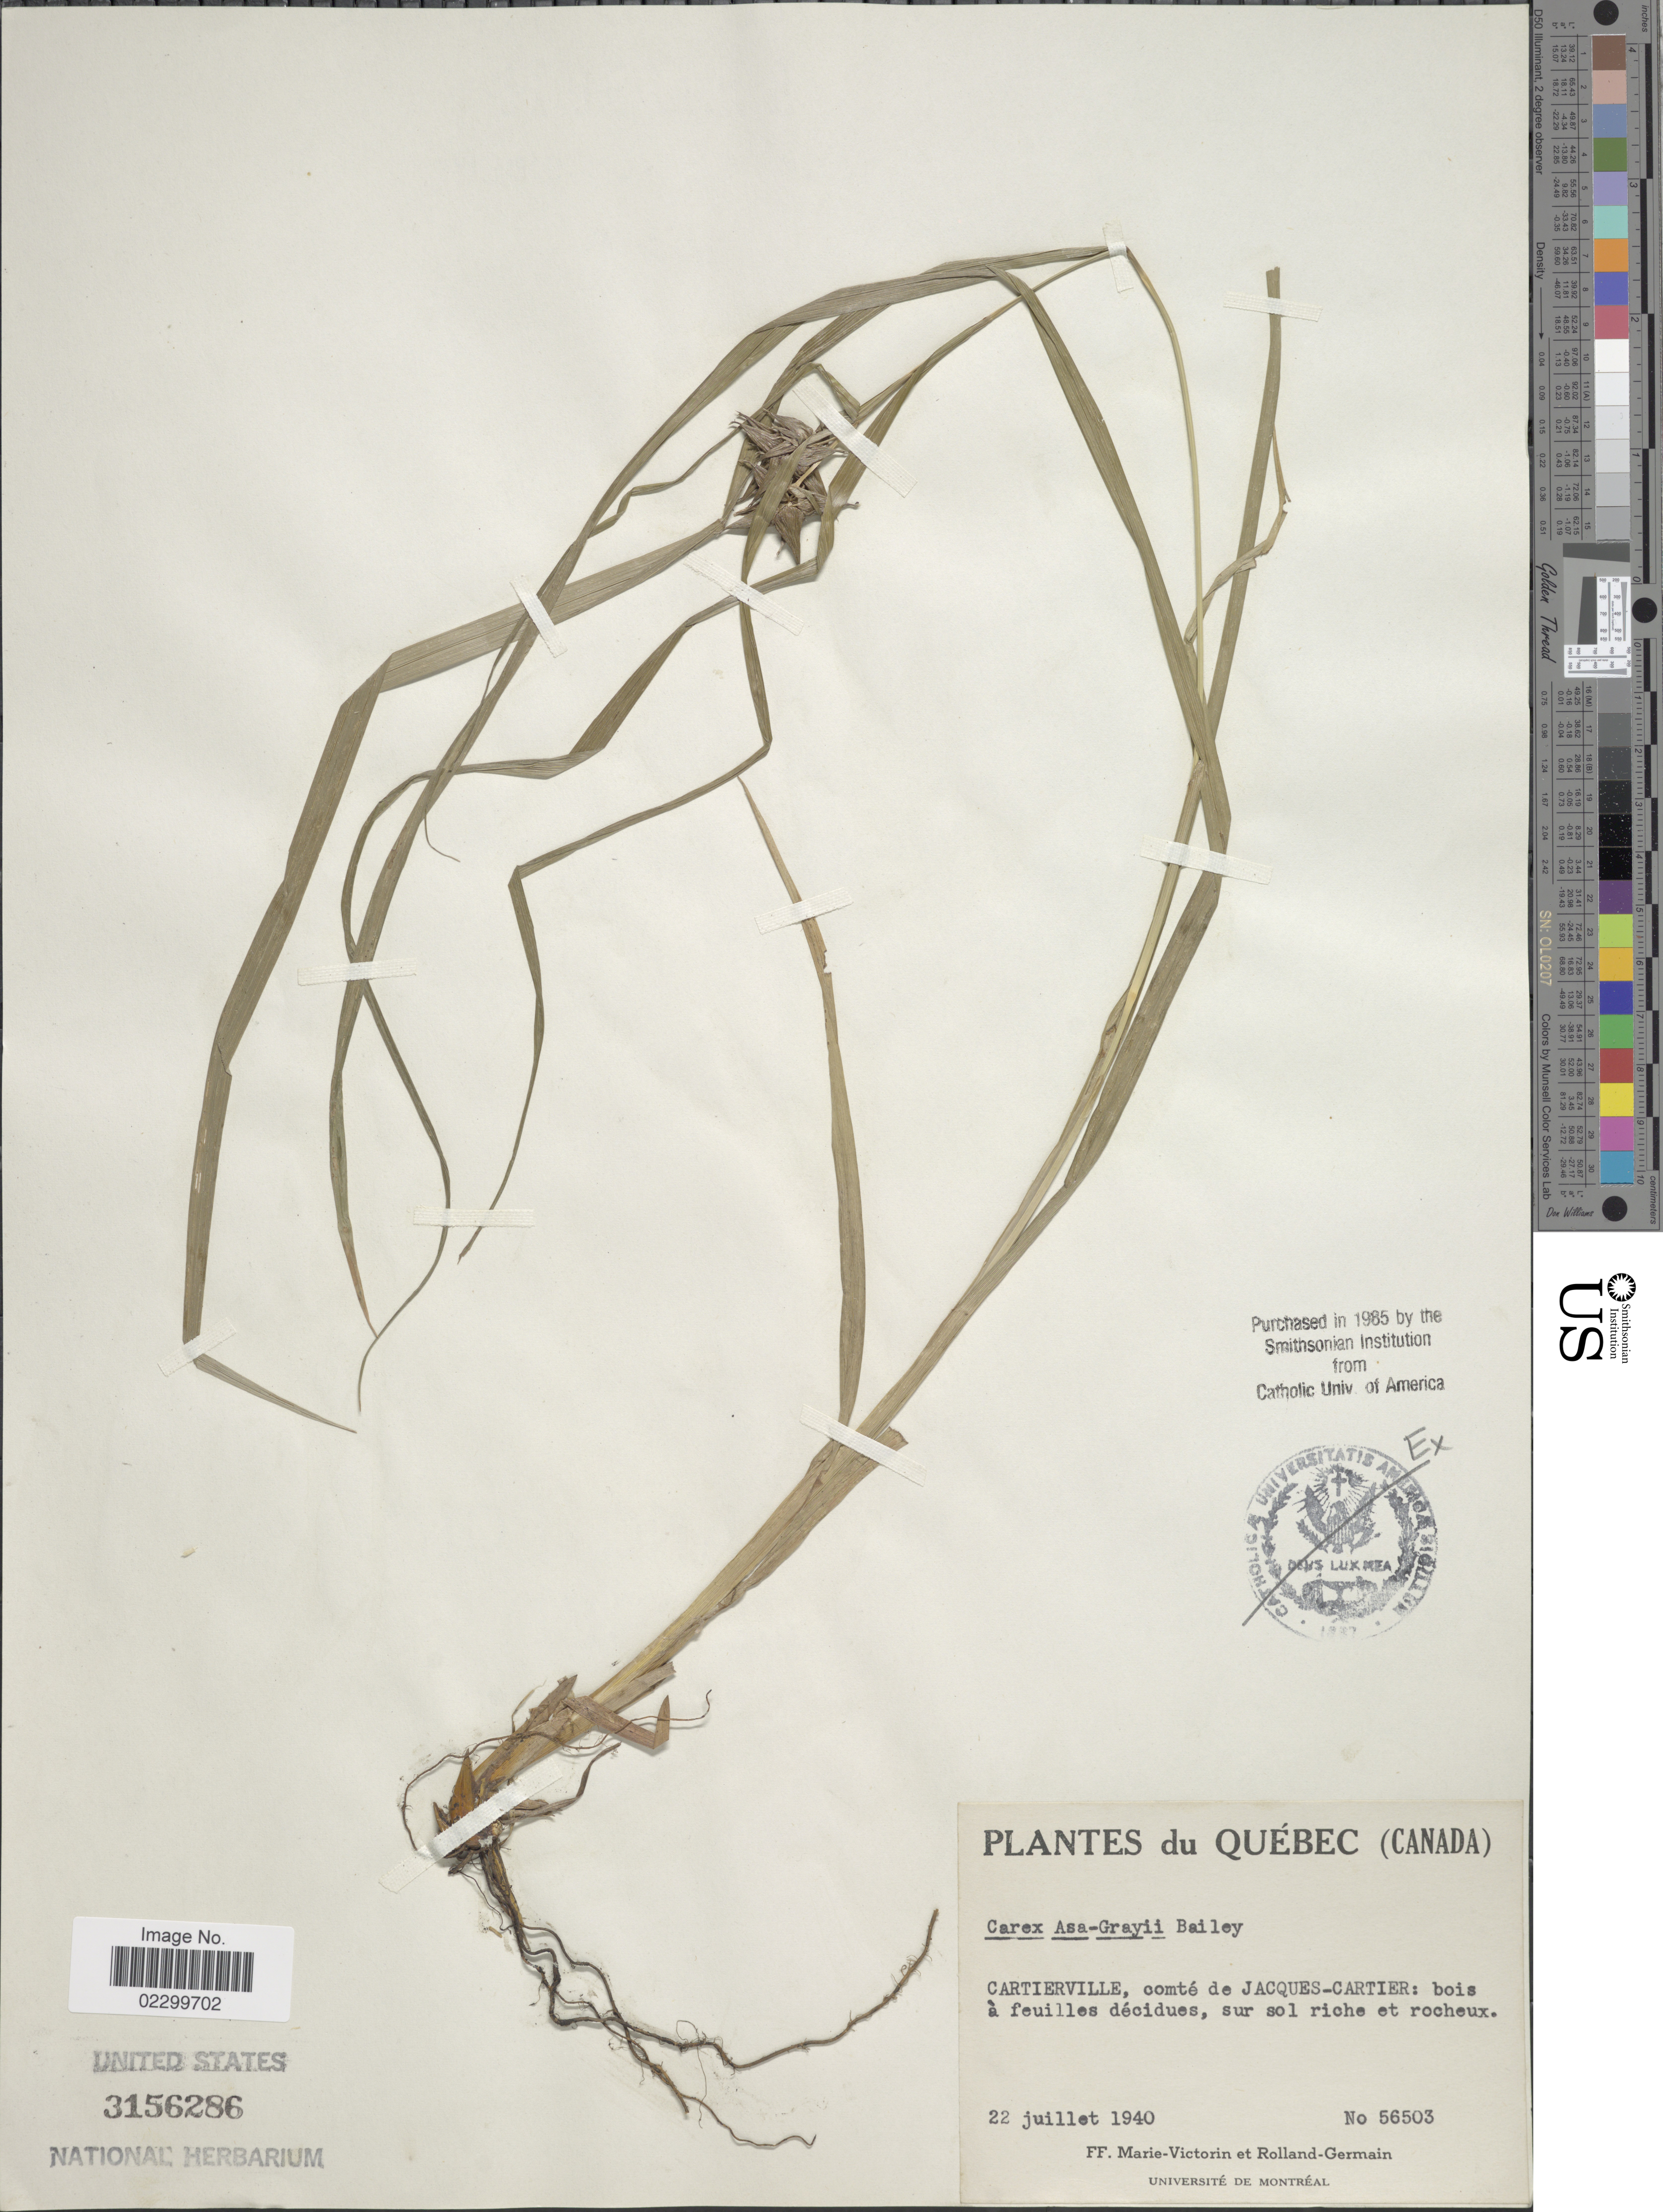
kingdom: Plantae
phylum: Tracheophyta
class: Liliopsida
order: Poales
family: Cyperaceae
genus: Carex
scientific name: Carex grayi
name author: J. Carey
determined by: Strong, Mark T., (BOT), Smithsonian Institution - National Museum of Natural History (UNITED STATES)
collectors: F. Marie-Victorin & Rolland-Germain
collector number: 56503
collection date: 1940-07-22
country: Canada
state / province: Quebec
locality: Cartierville, comte de Jacques-Cartier: bois a feuilles decidues, sur sol riche et rocheax.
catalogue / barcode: US 3156286